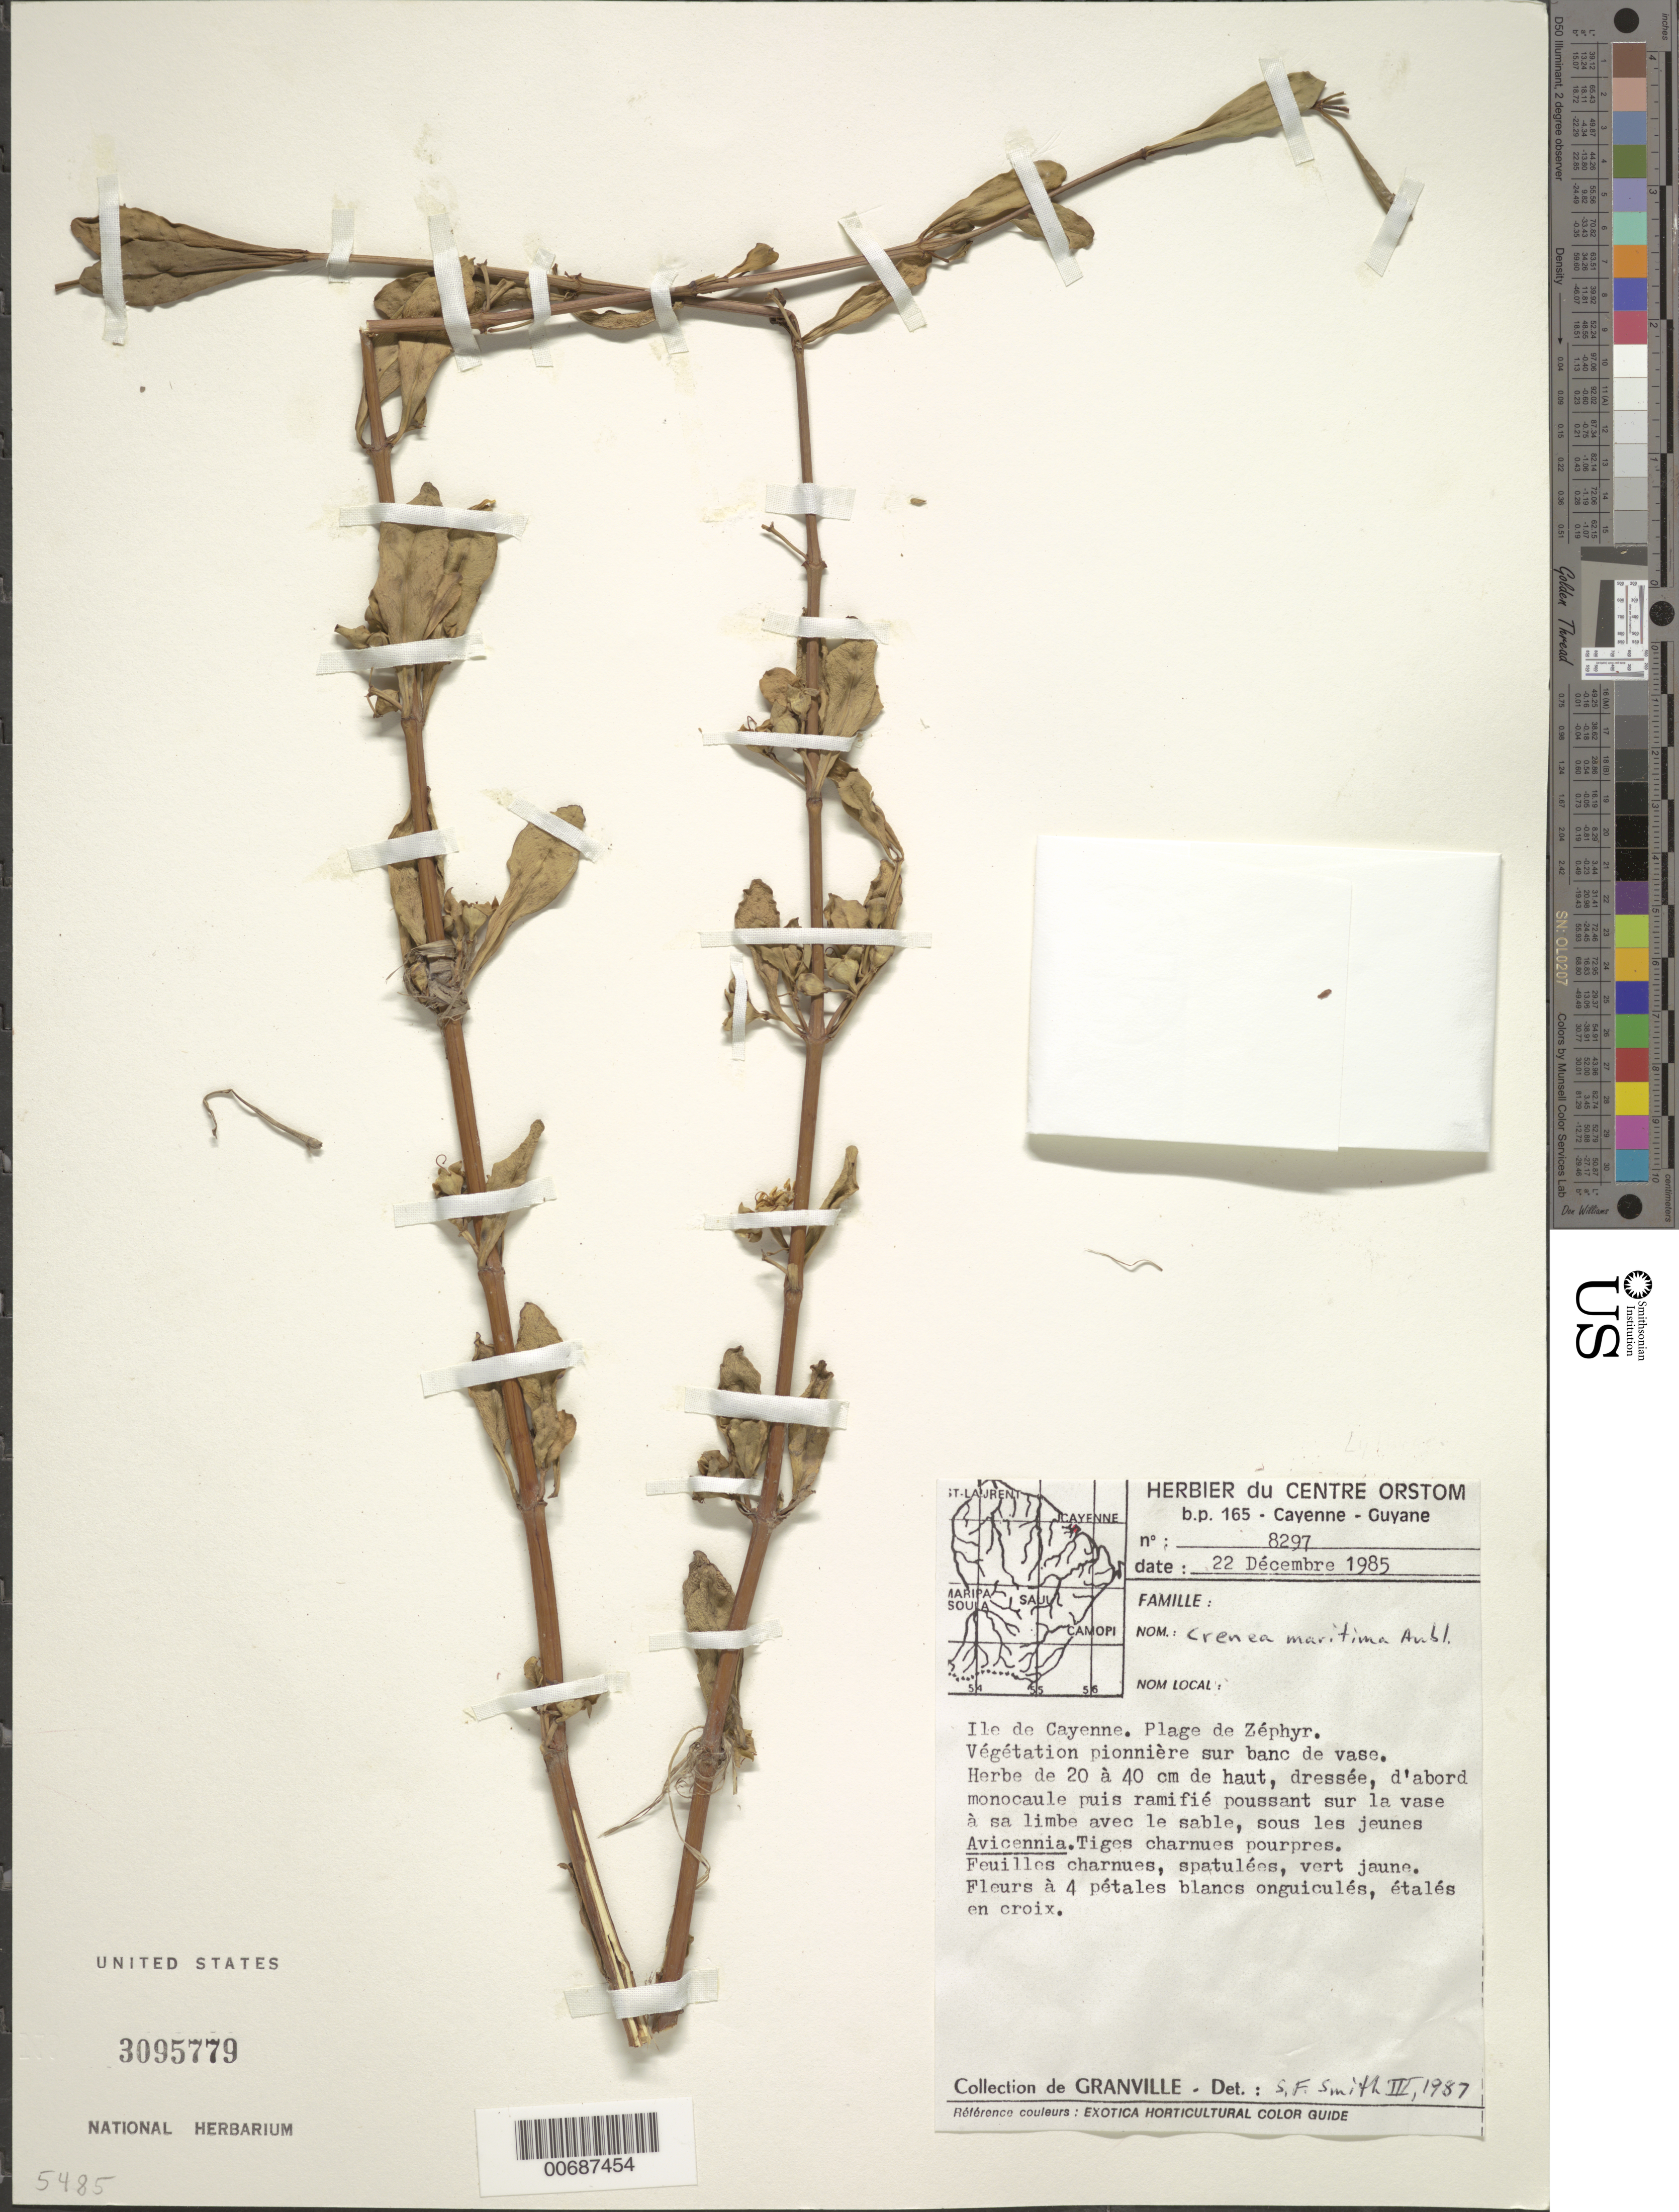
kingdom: Plantae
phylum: Tracheophyta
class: Magnoliopsida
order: Myrtales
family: Lythraceae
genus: Ammannia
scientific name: Ammannia maritima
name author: (Aubl.) S.A. Graham et al.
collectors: J.-J. de Granville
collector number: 8297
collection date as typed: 30-Dec-85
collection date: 1985-12-30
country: French Guiana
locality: Ile de Cayenne, Plage de Zéphyr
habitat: Vegetation pionniere sur banc de vase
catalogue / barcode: US 3095779